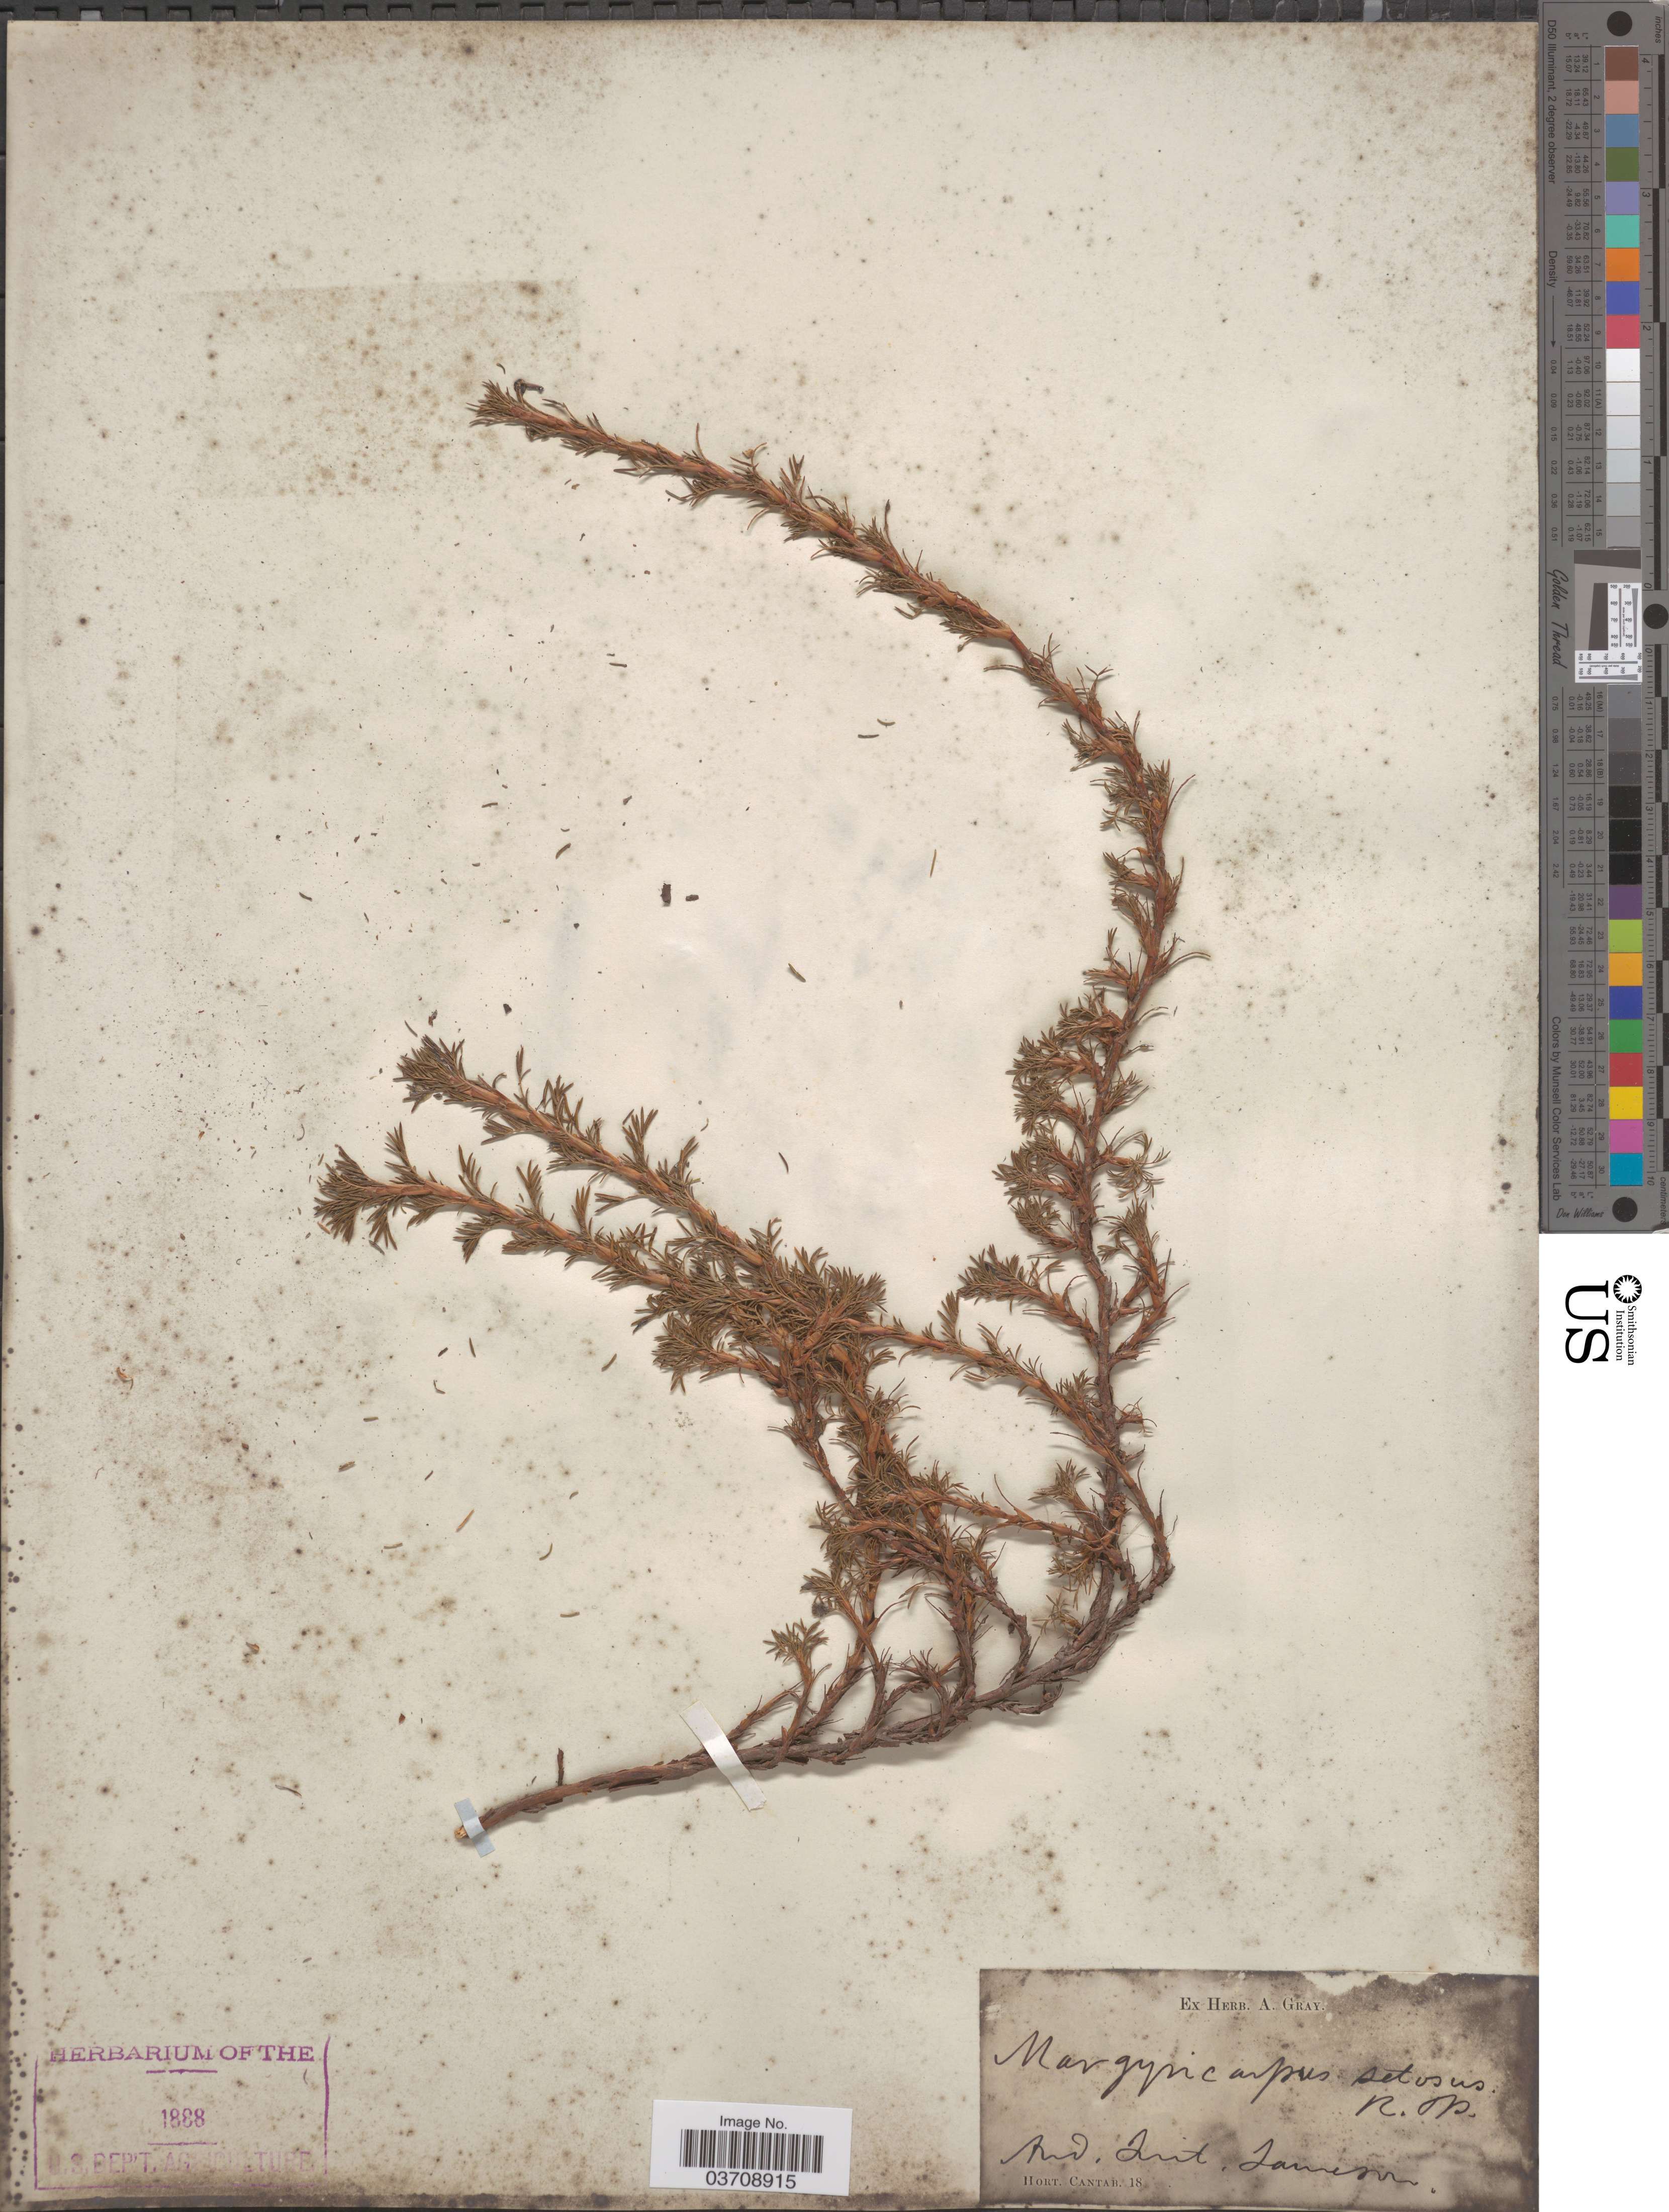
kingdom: Plantae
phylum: Tracheophyta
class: Magnoliopsida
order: Rosales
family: Rosaceae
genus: Margyricarpus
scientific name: Margyricarpus pinnatus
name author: (Lam.) Kuntze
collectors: A. Gray (herbarium)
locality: Ind. Sint Jameson. [interpreted]